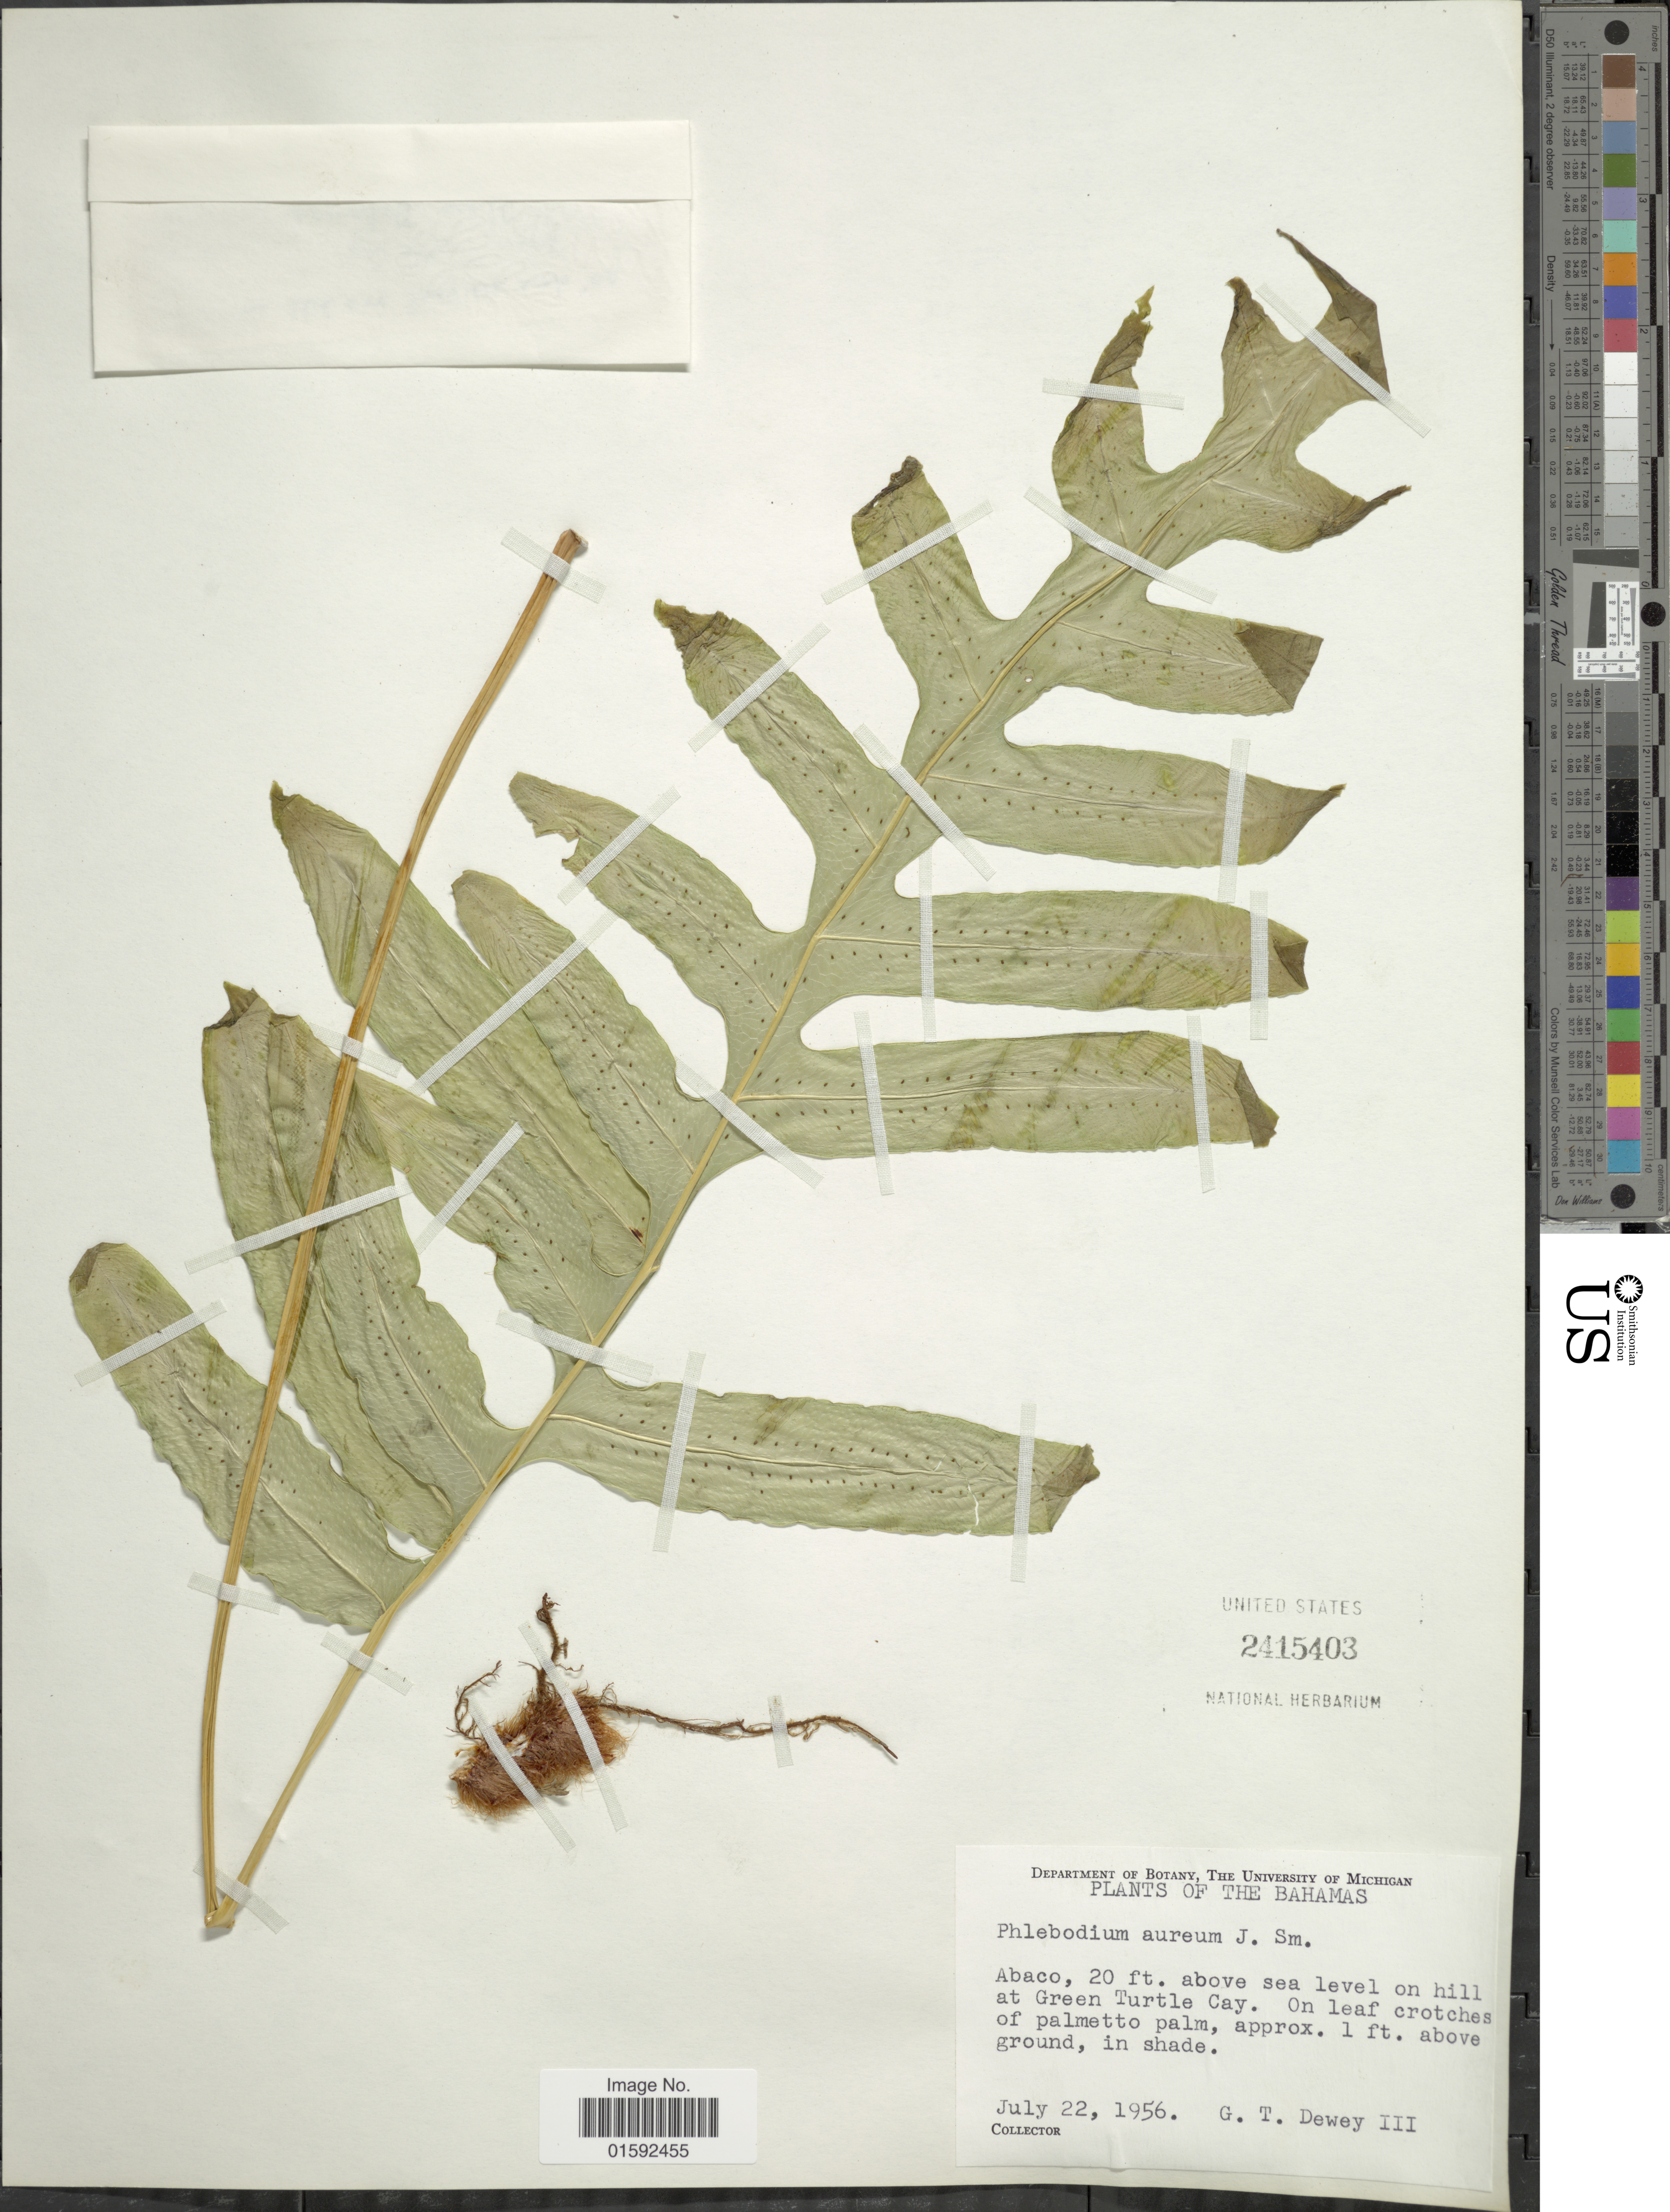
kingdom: Plantae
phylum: Tracheophyta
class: Polypodiopsida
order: Polypodiales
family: Polypodiaceae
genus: Phlebodium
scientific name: Phlebodium pseudoaureum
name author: (Cav.) Lellinger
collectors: G. Dewey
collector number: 3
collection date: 1956-07-22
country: Bahamas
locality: The Bahamas, Abaco, on hill at Green Turtle Cay.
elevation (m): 6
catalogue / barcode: US 2415403